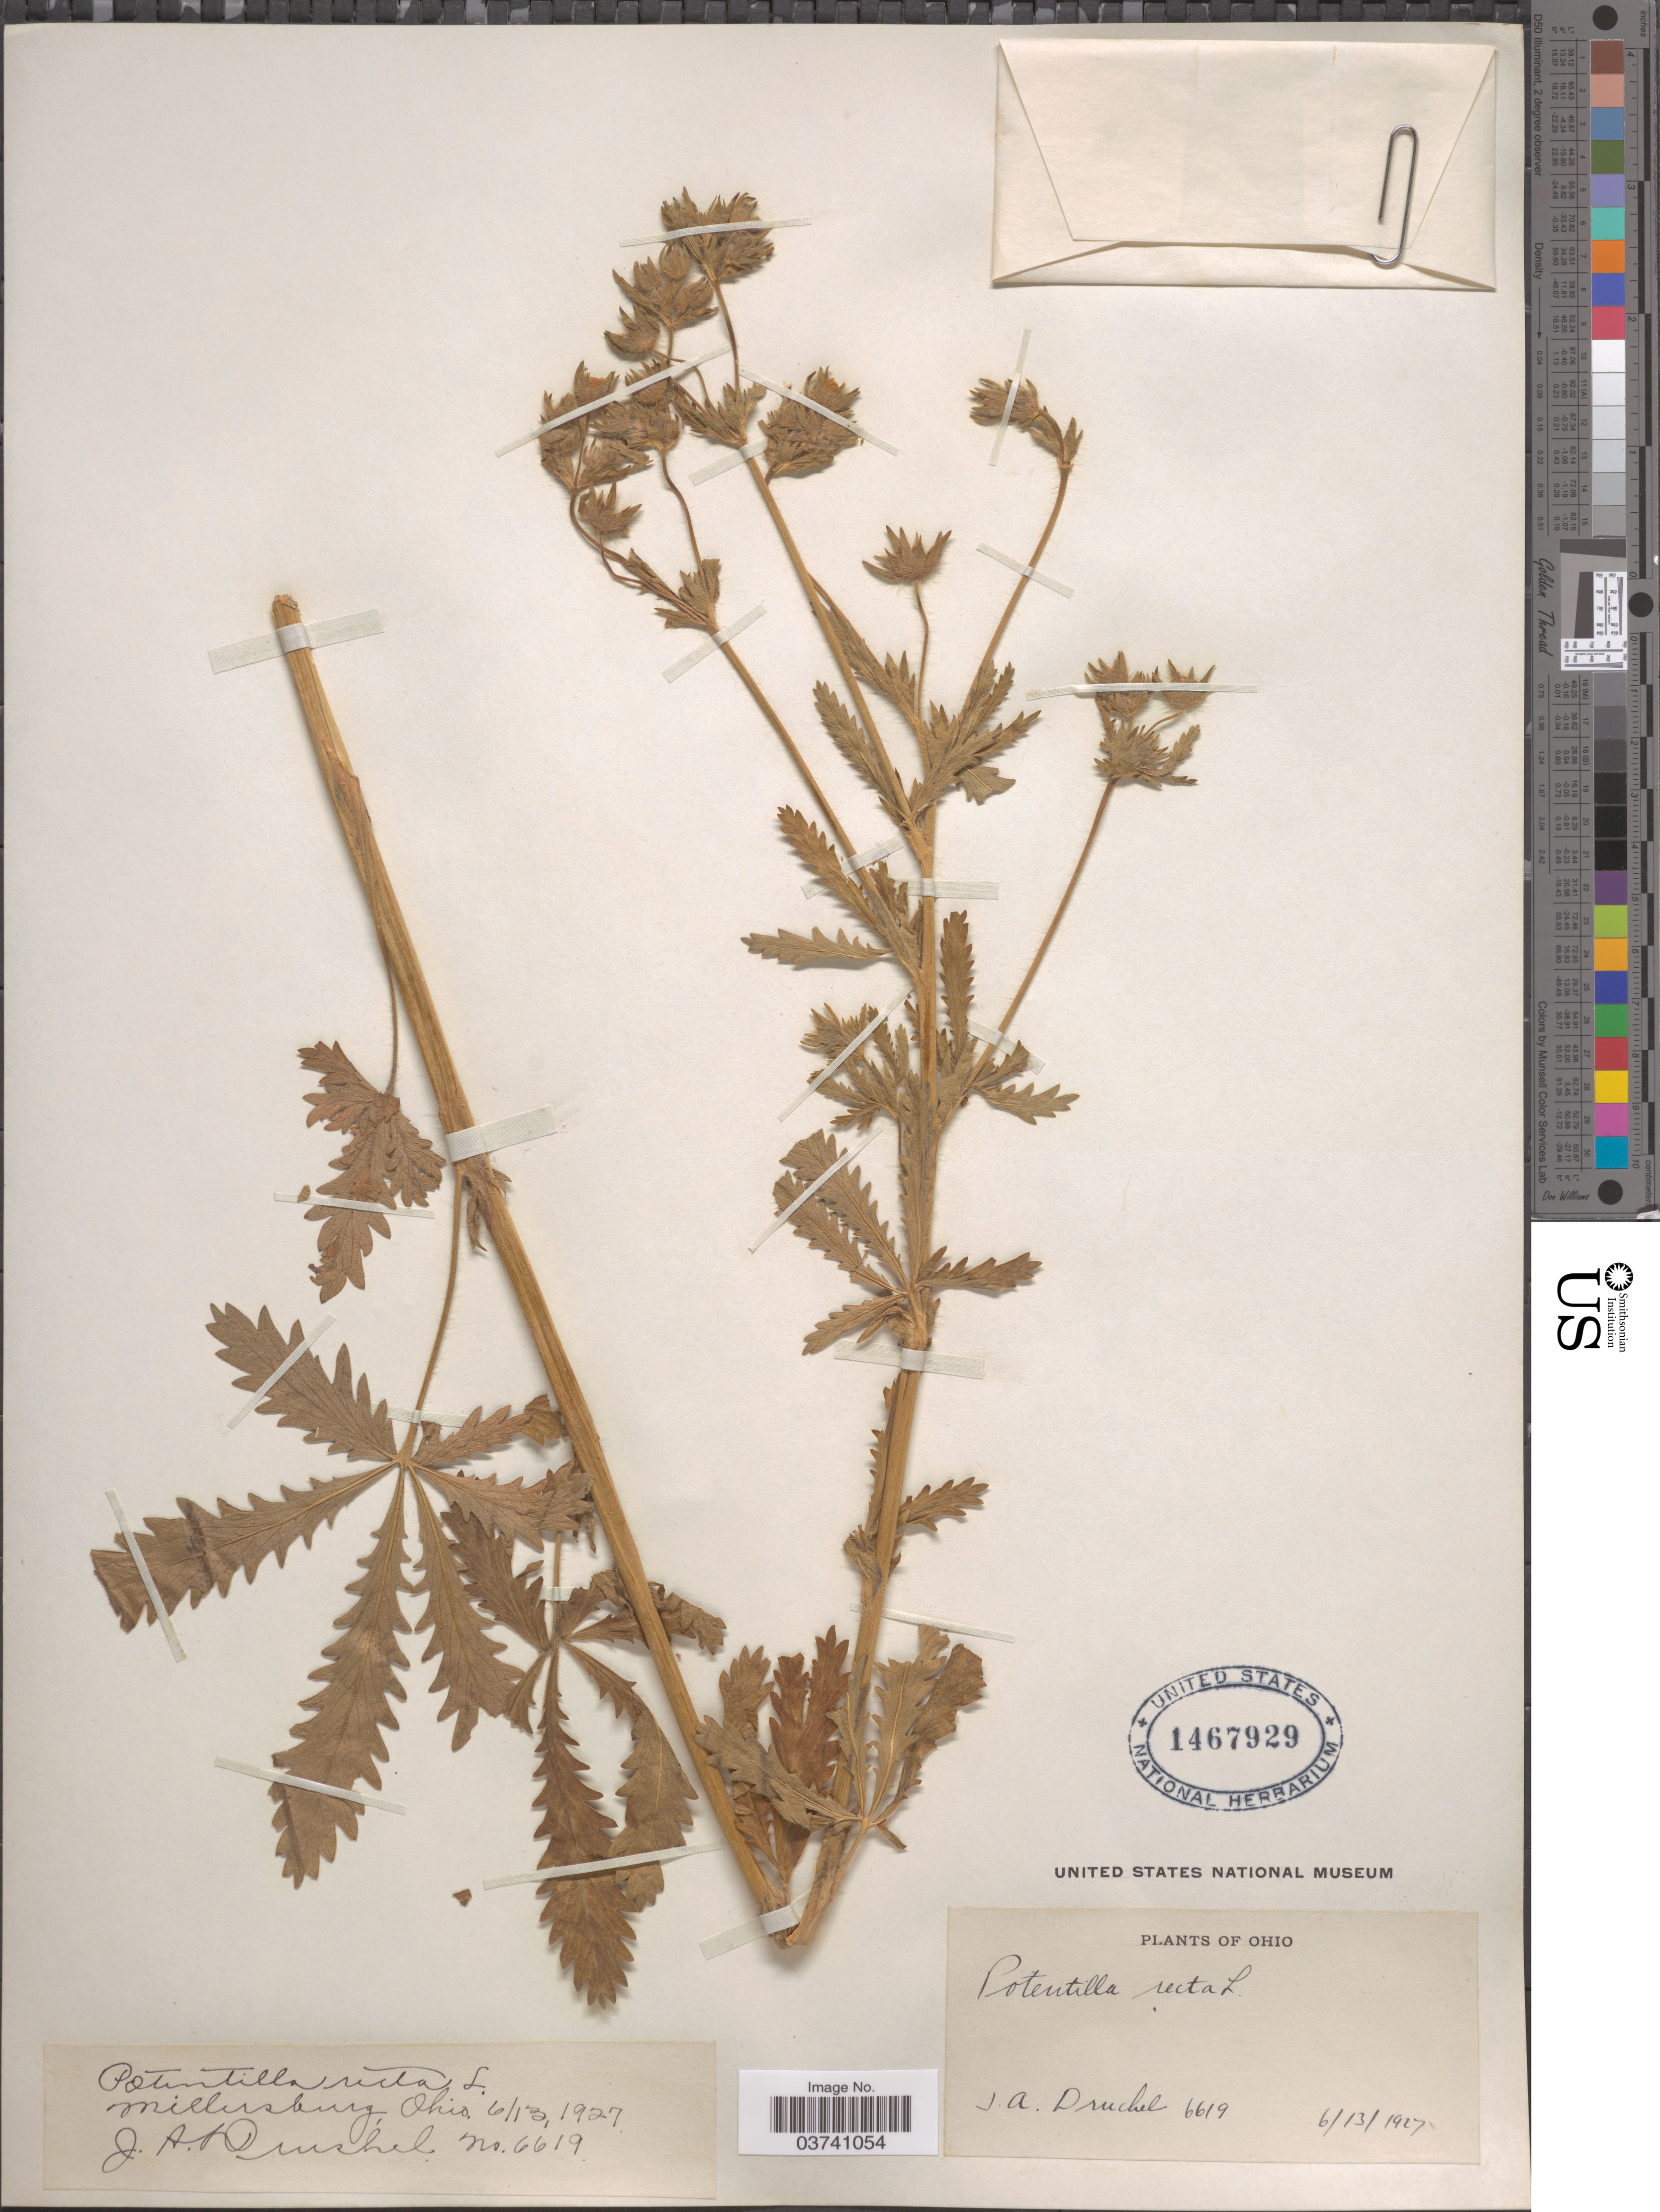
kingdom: Plantae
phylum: Tracheophyta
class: Magnoliopsida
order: Rosales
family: Rosaceae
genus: Potentilla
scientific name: Potentilla recta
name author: L.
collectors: J. Druchel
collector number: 6619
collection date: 1917-06-13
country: United States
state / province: Ohio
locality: Millersburg.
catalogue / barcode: US 1467929